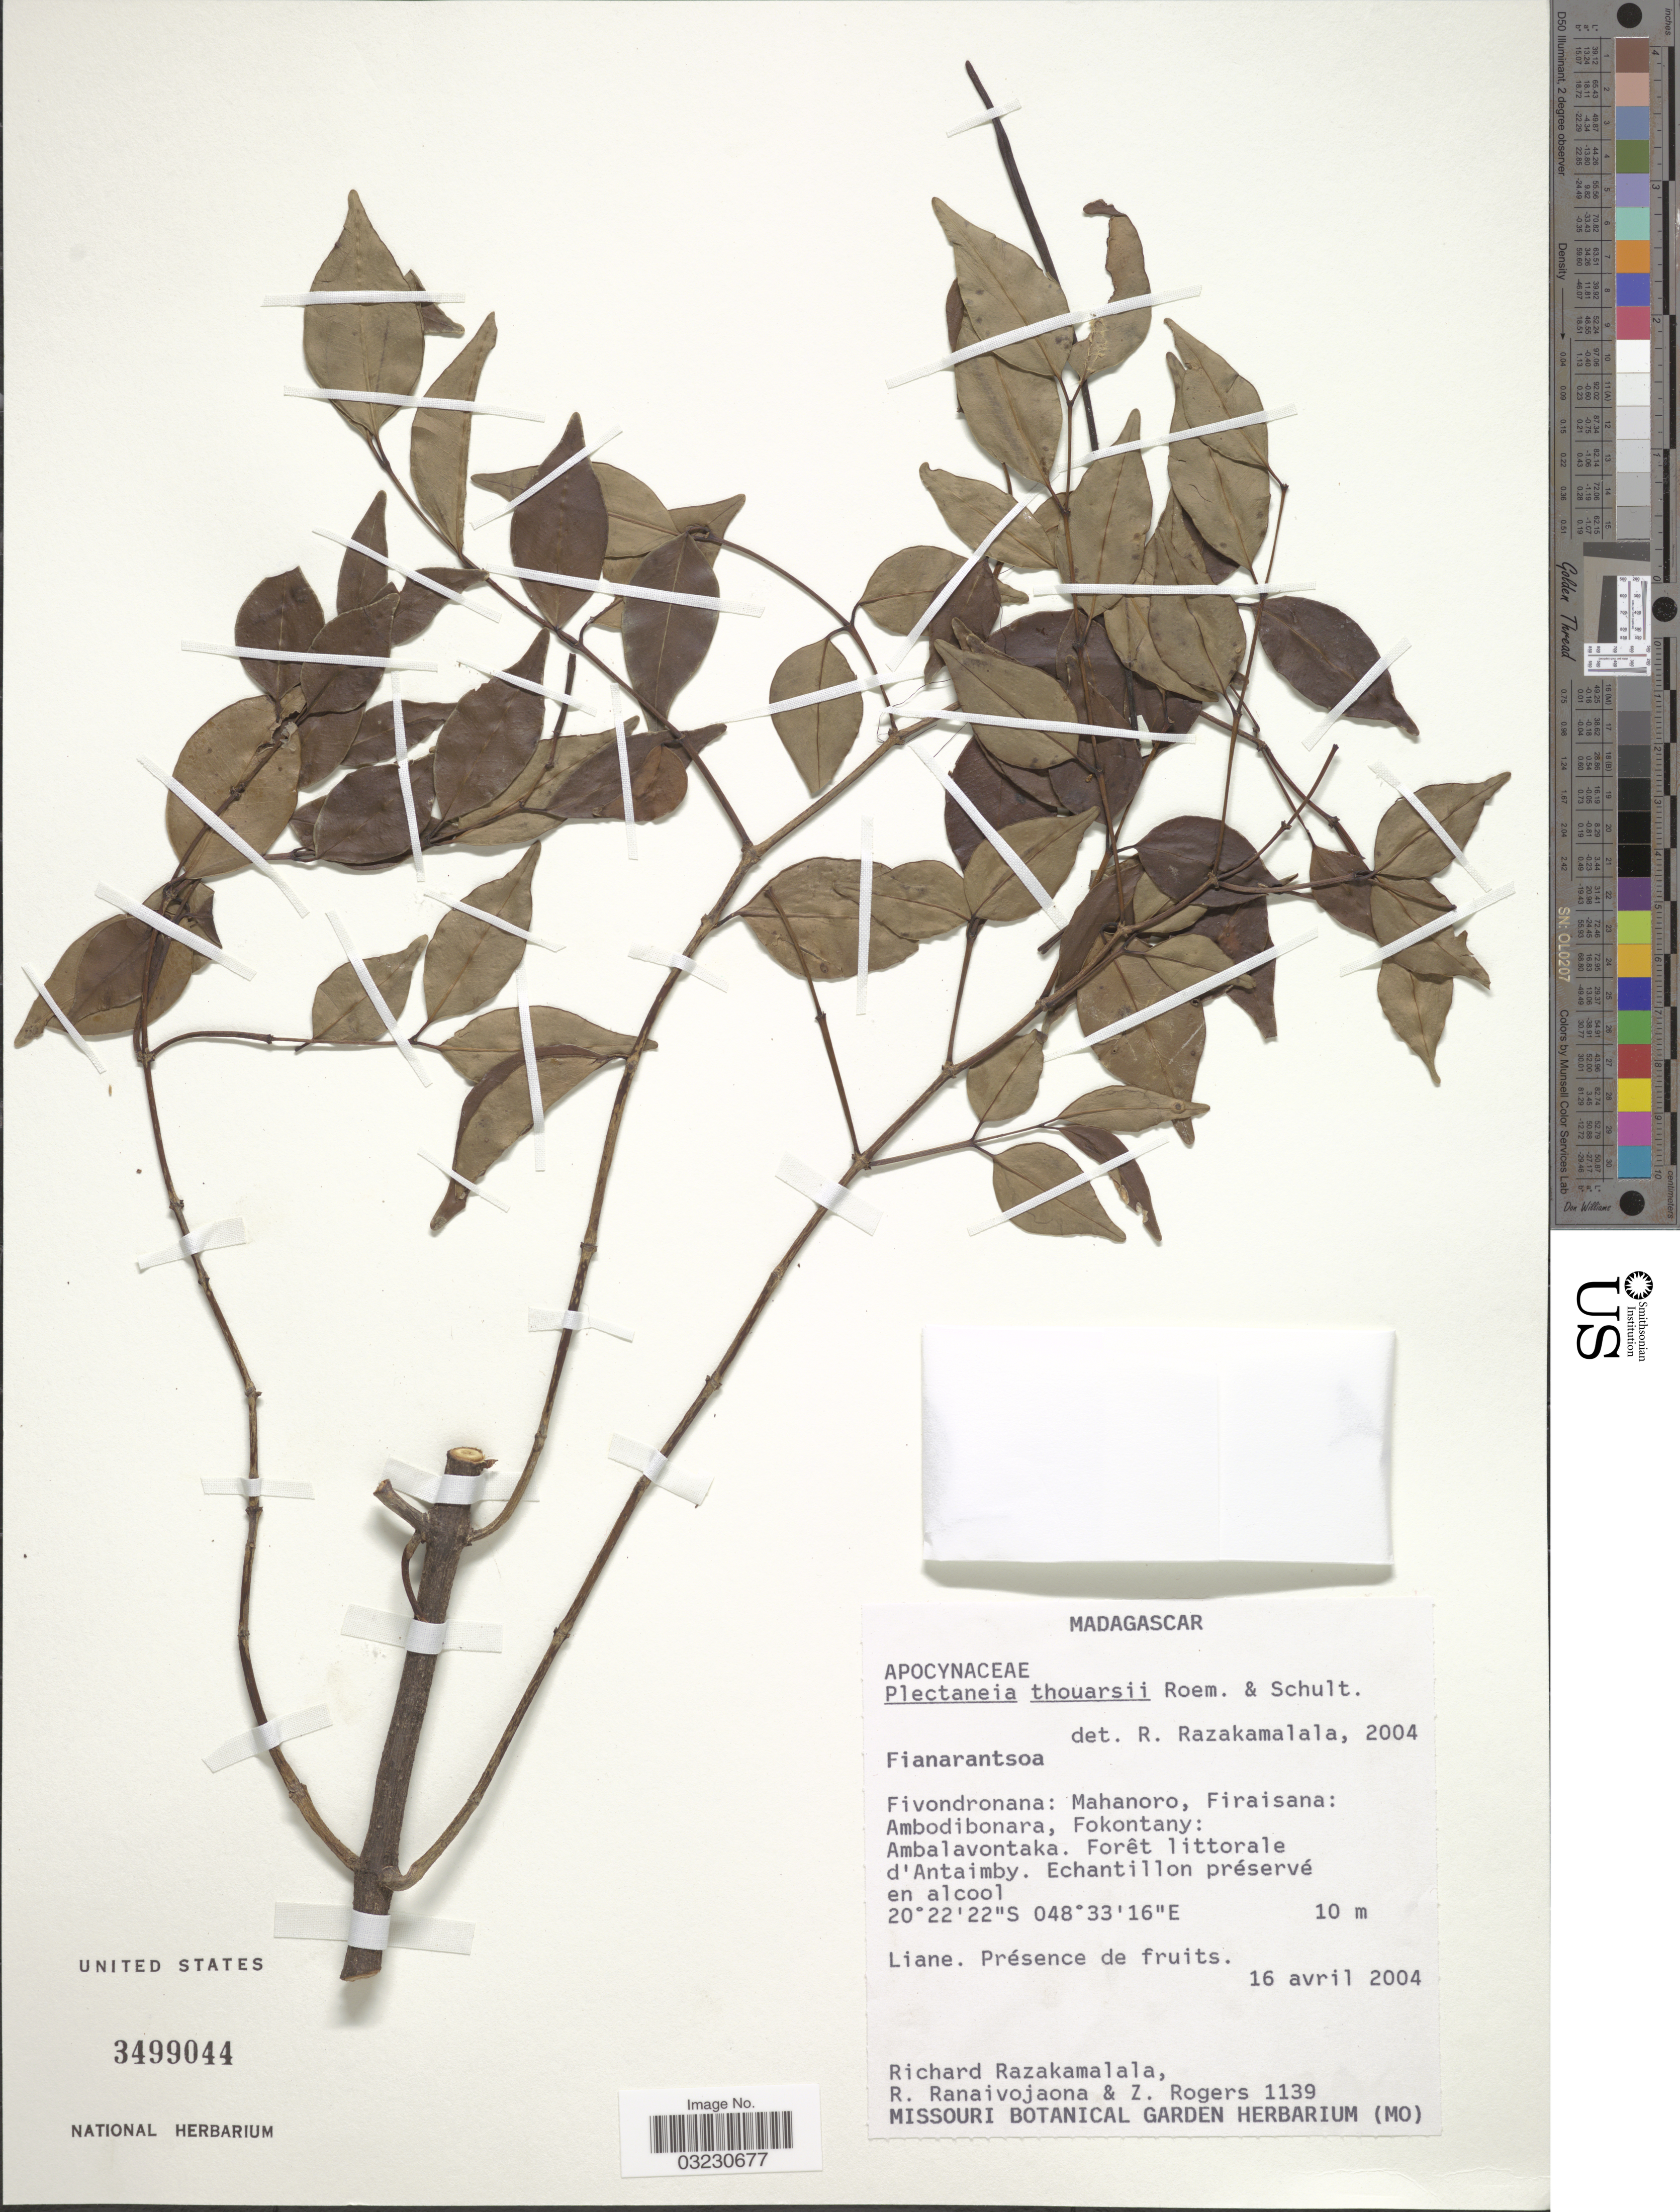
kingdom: Plantae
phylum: Tracheophyta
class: Magnoliopsida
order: Gentianales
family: Apocynaceae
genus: Plectaneia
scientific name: Plectaneia thouarsii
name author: Roem. & Schult.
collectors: R. Razakamalala, R. Ranaivojaona & Z. S. Rogers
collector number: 1139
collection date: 2004-04-16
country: Madagascar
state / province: Atsinanana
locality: Fivondronana: Mahanoro, Firaisana: Ambodibonara, Fokontany: Ambalavontaka. Forêt littorale d'Antaimby.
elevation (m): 10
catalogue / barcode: US 3499044